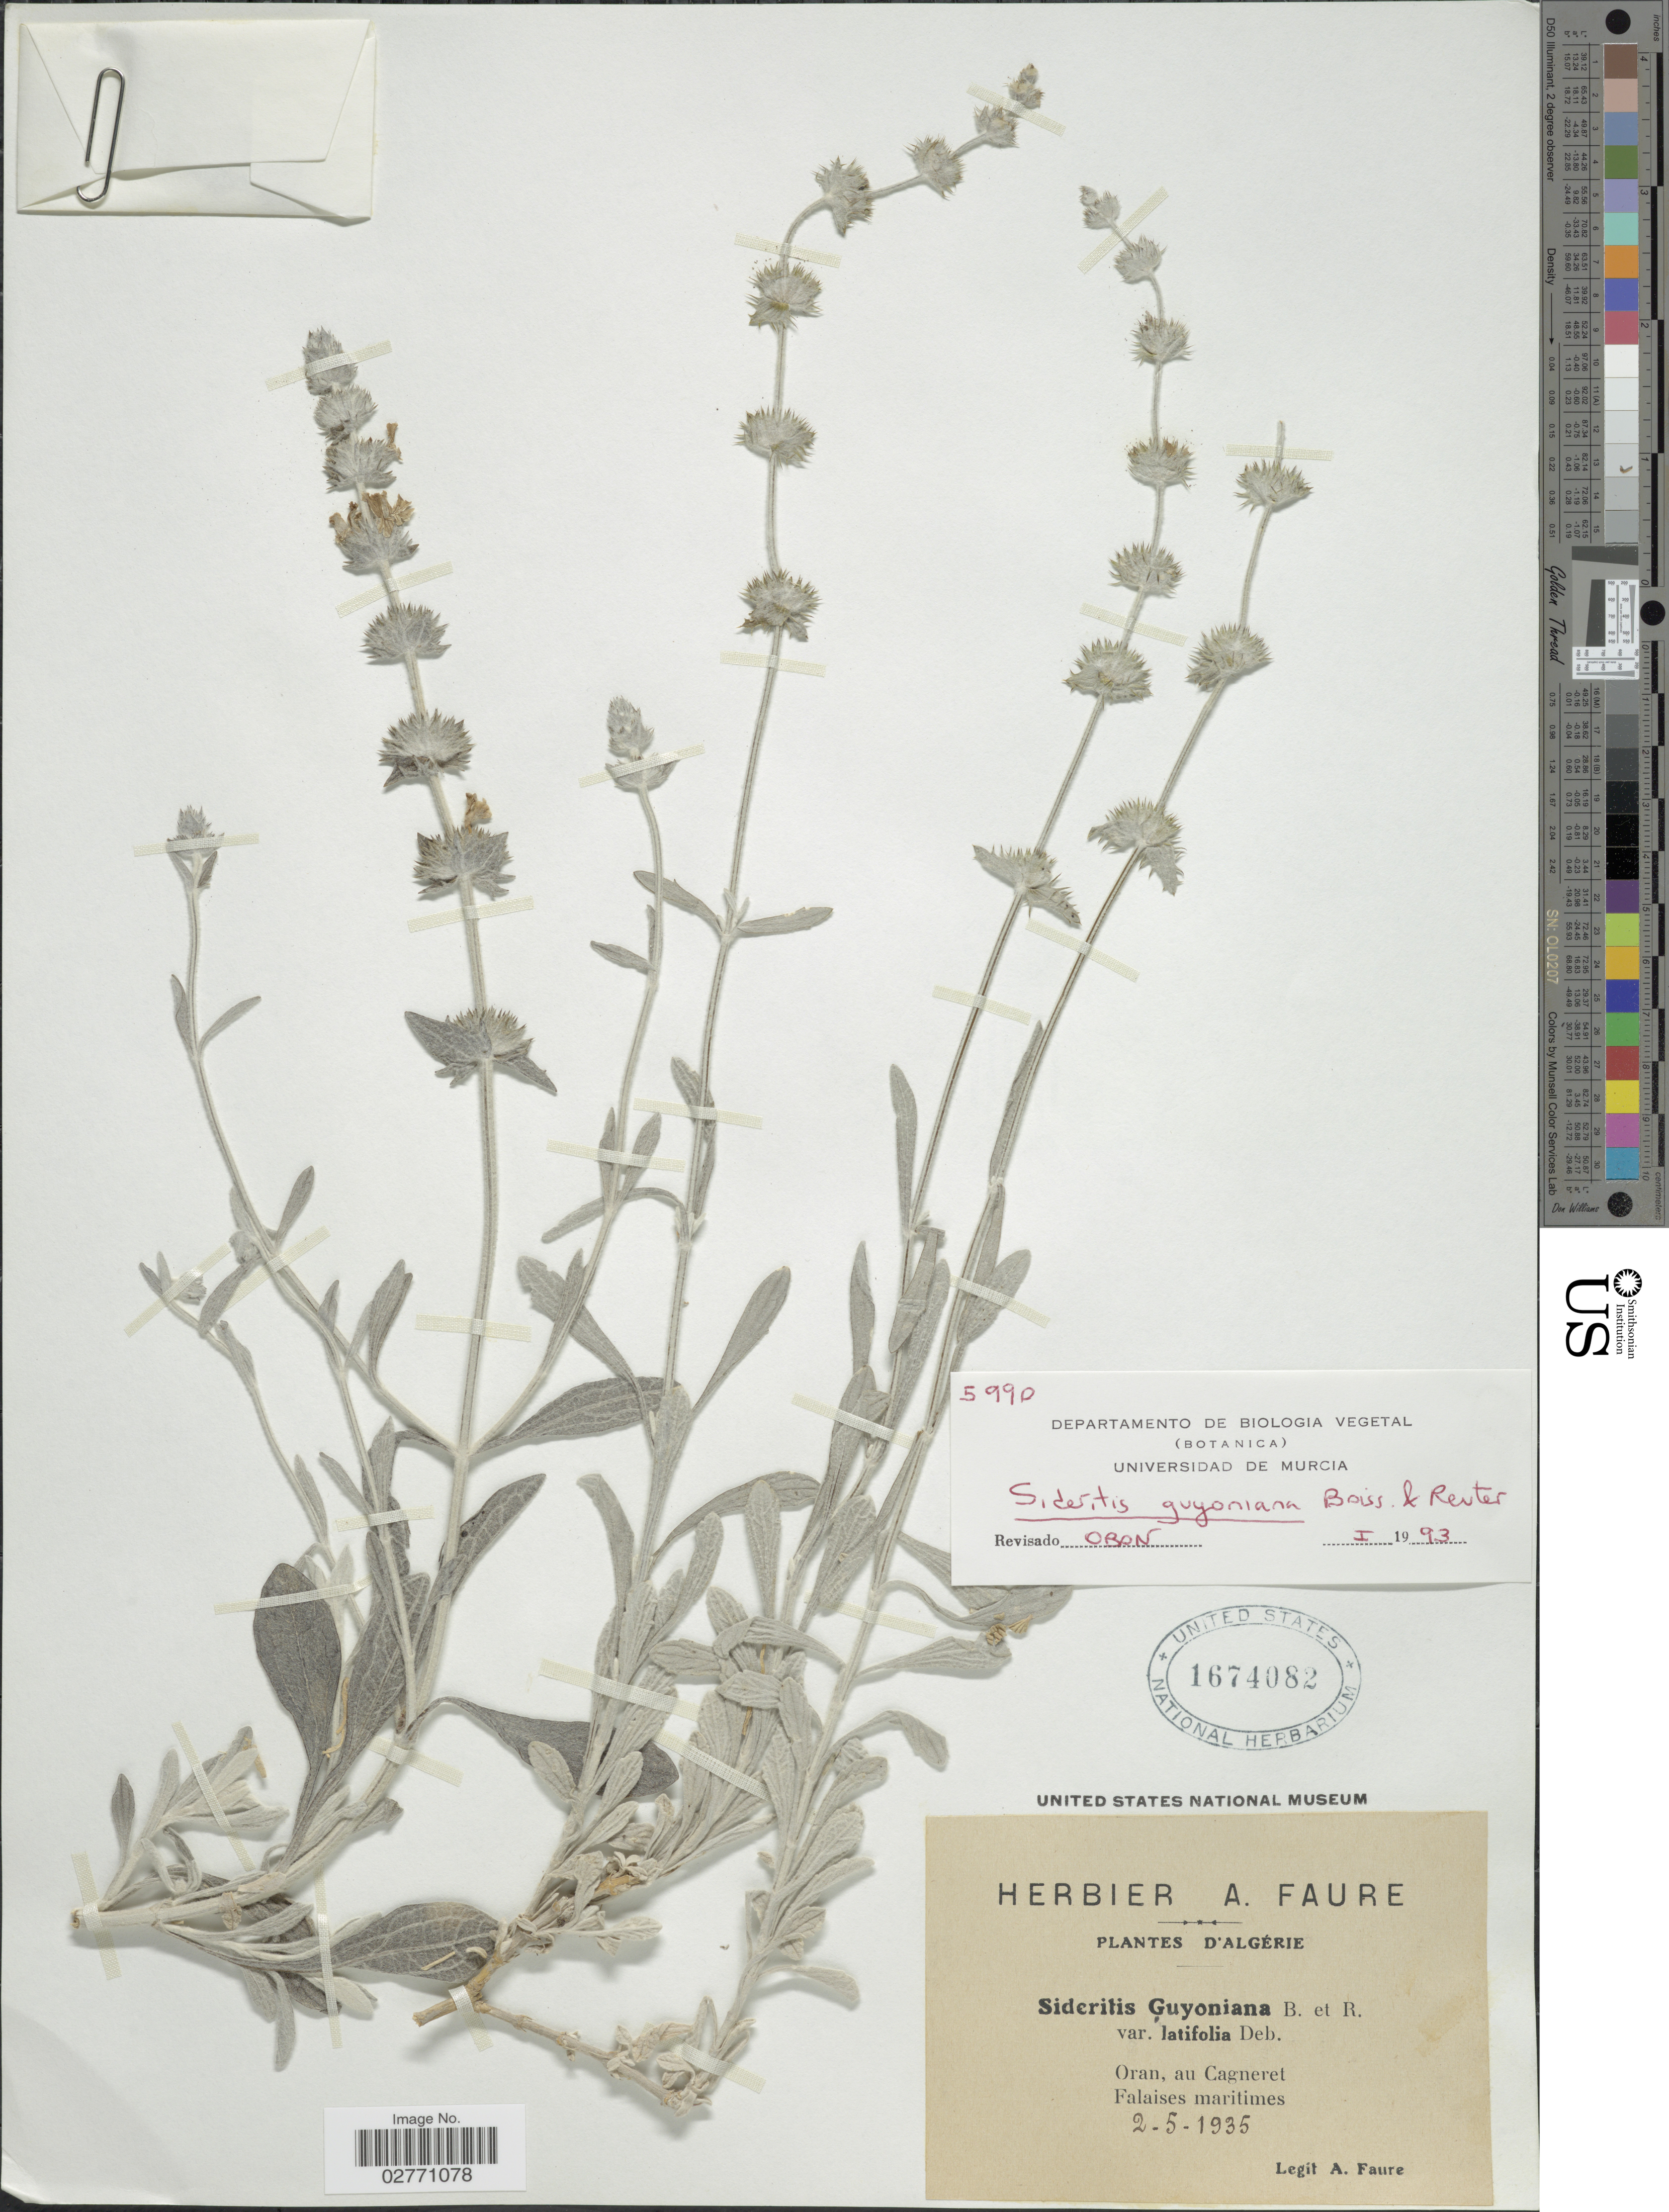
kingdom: Plantae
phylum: Tracheophyta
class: Magnoliopsida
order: Lamiales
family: Lamiaceae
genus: Sideritis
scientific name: Sideritis guyoniana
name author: Boiss. & Reut.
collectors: A. Faure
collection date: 1935-05-02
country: Algeria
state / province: Oran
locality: Oran, au Cagneret. Falaises maritimes.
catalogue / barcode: US 1674082